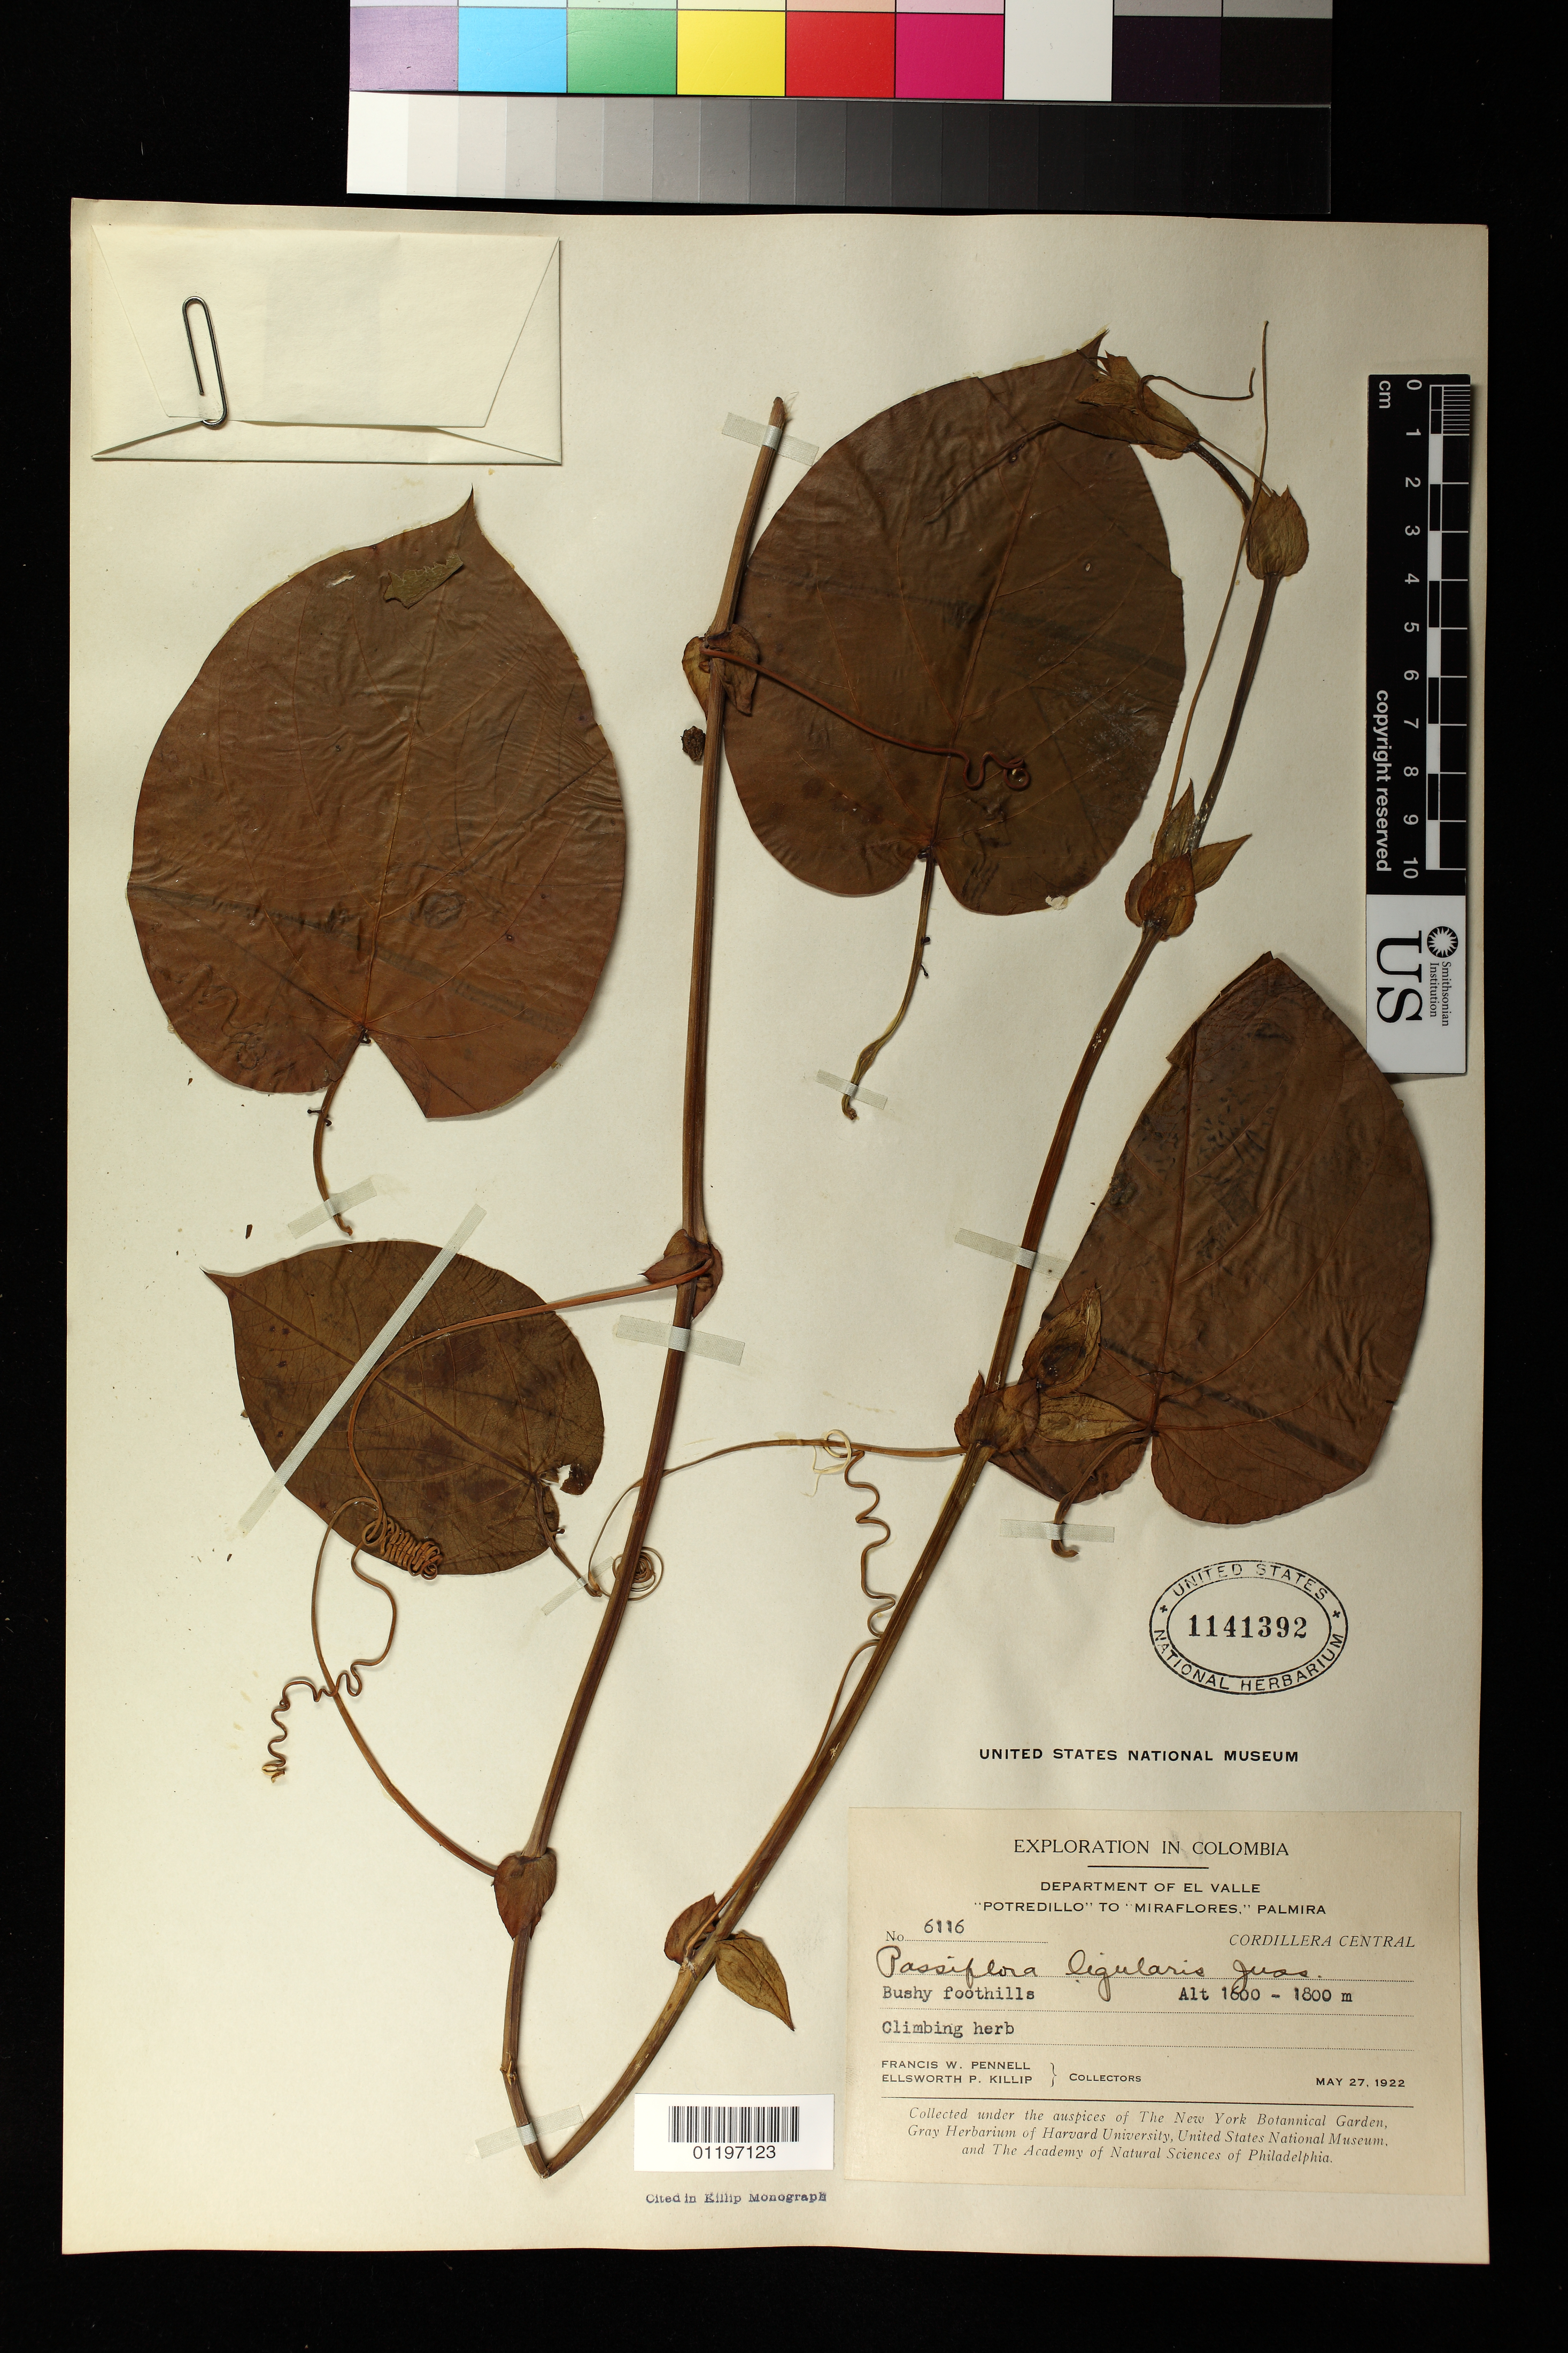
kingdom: Plantae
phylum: Tracheophyta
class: Magnoliopsida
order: Malpighiales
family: Passifloraceae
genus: Passiflora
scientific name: Passiflora ligularis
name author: Juss.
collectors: F. W. Pennell & E. P. Killip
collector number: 6116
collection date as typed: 27 May 1922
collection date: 1922-05-27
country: Colombia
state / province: Valle del Cauca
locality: Cordillera Central. El Valle. "Potredillo" to "Miraflores", Palmira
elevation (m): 1600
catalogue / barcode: US 1141392